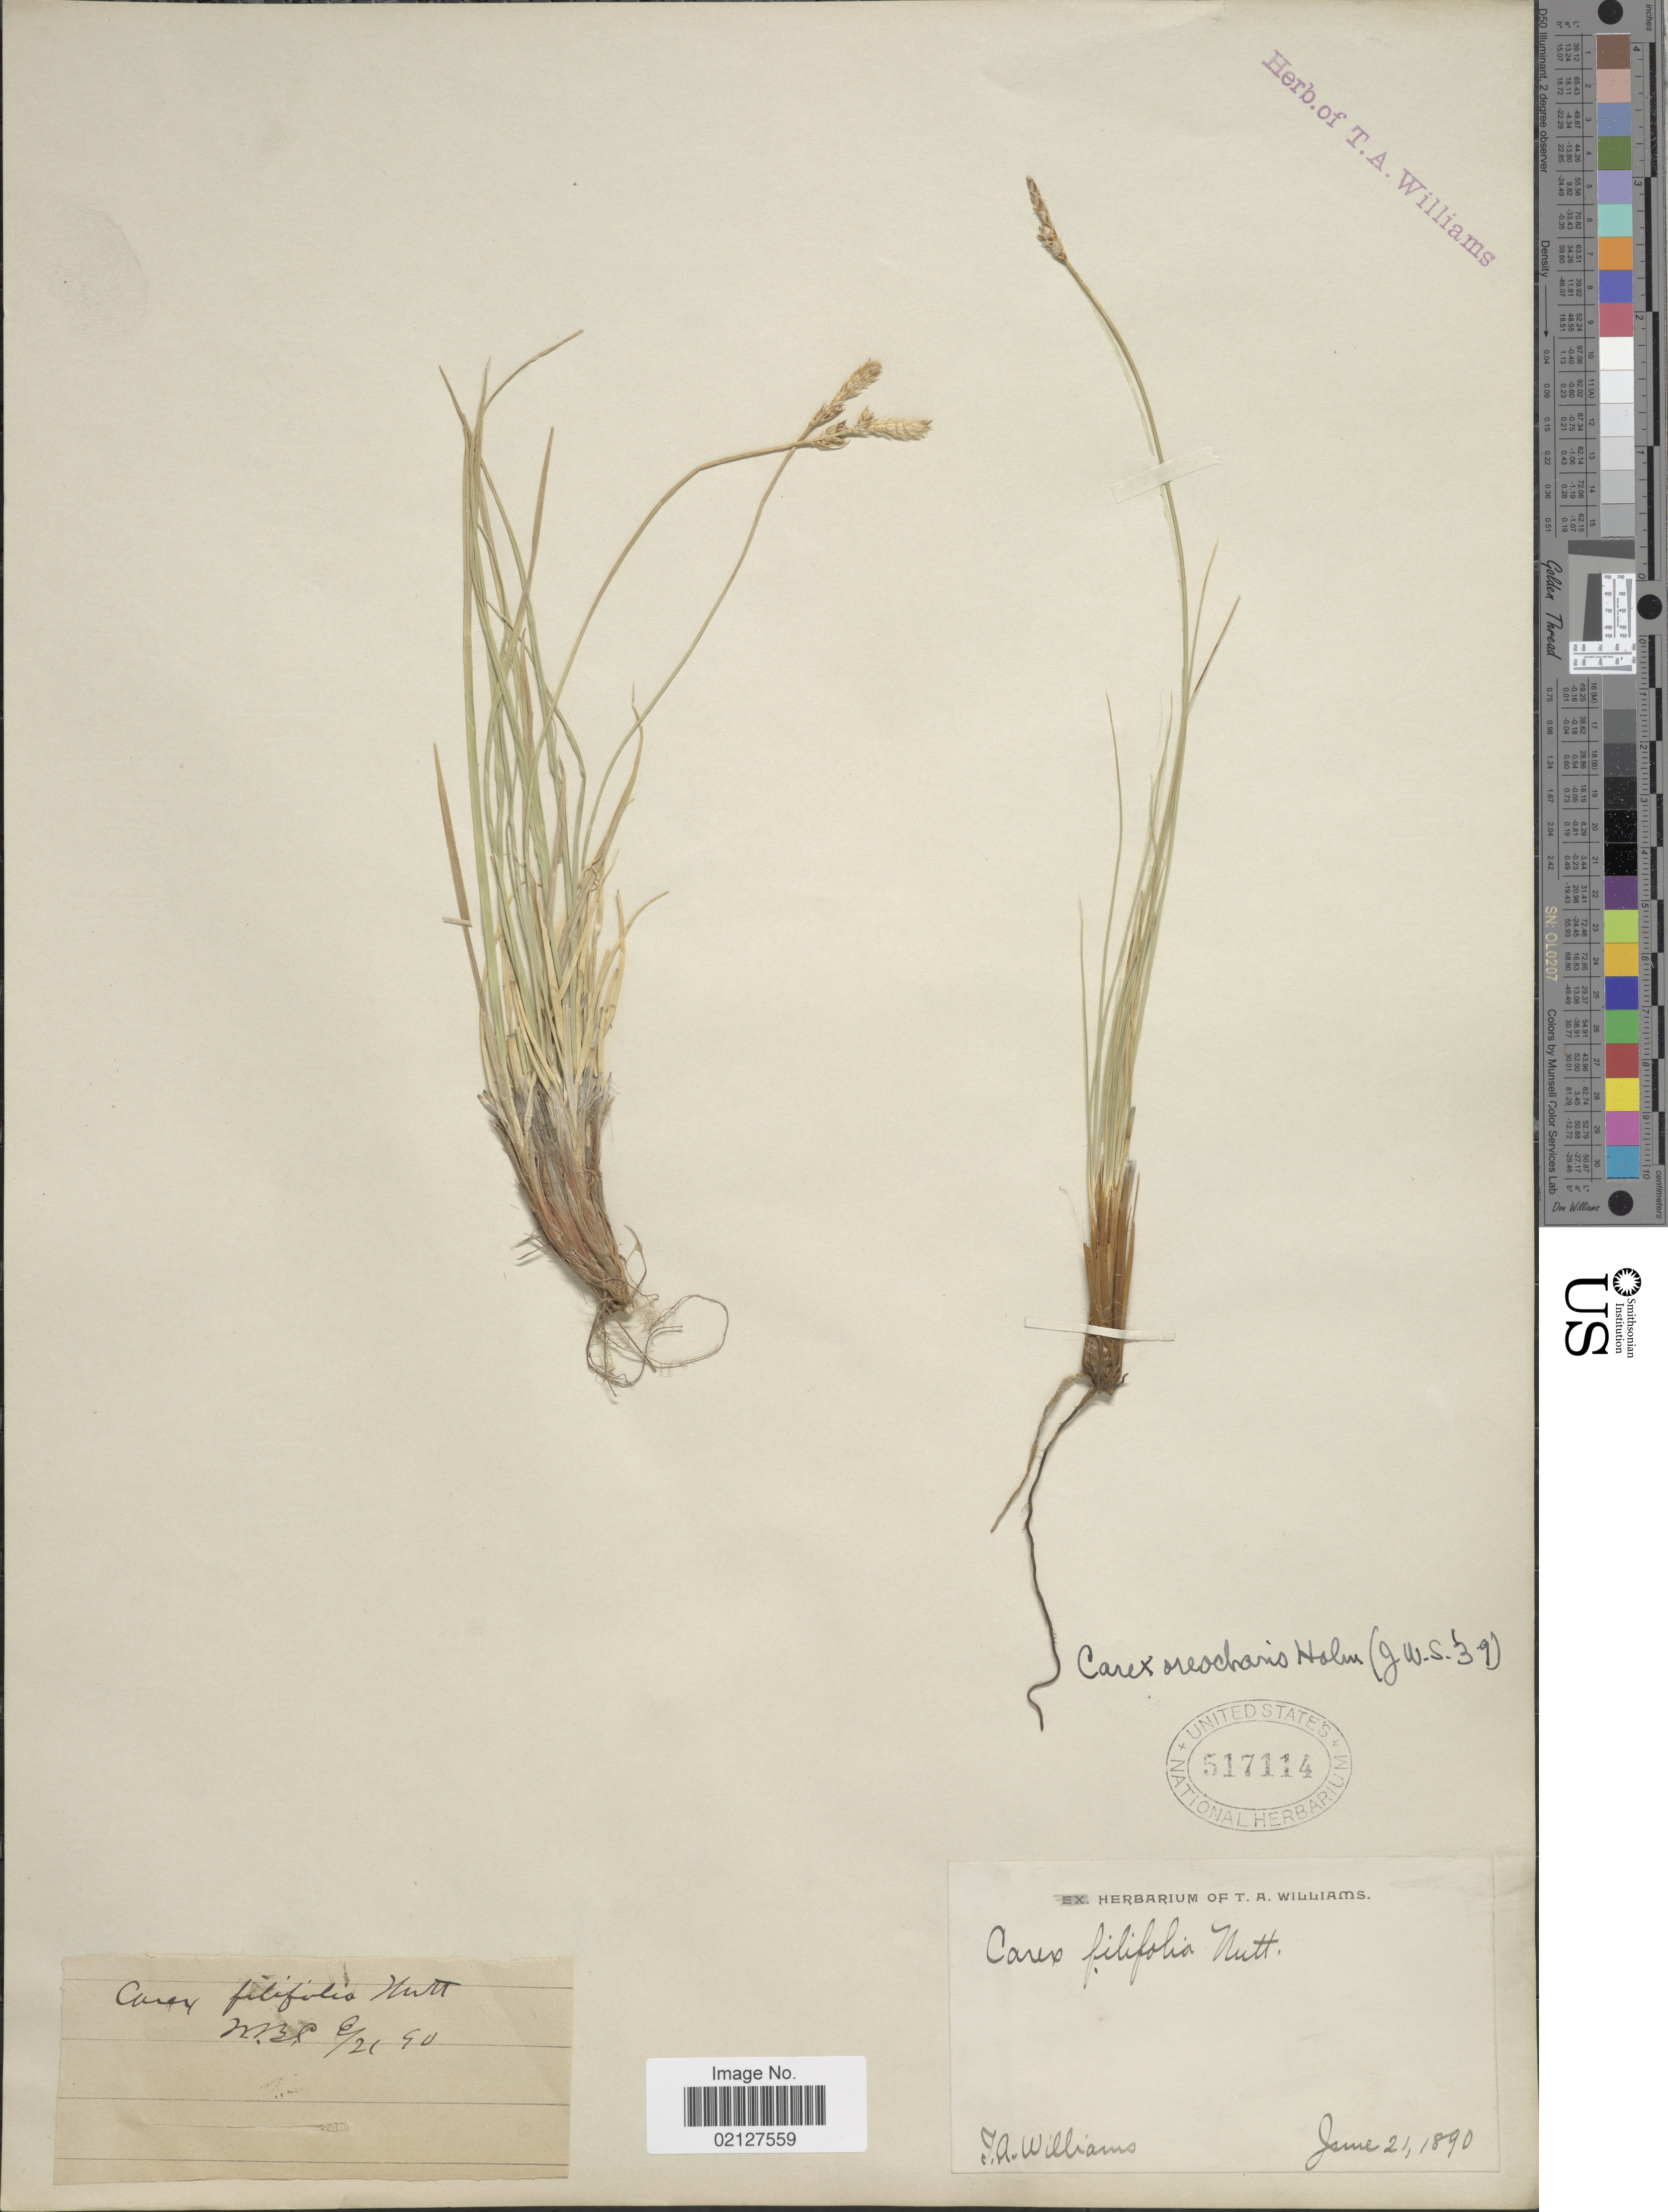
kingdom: Plantae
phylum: Tracheophyta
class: Liliopsida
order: Poales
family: Cyperaceae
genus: Carex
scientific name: Carex oreocharis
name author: Holm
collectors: T. A. Williams (herbarium)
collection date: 1890-06-21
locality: W.B.C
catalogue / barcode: US 517114